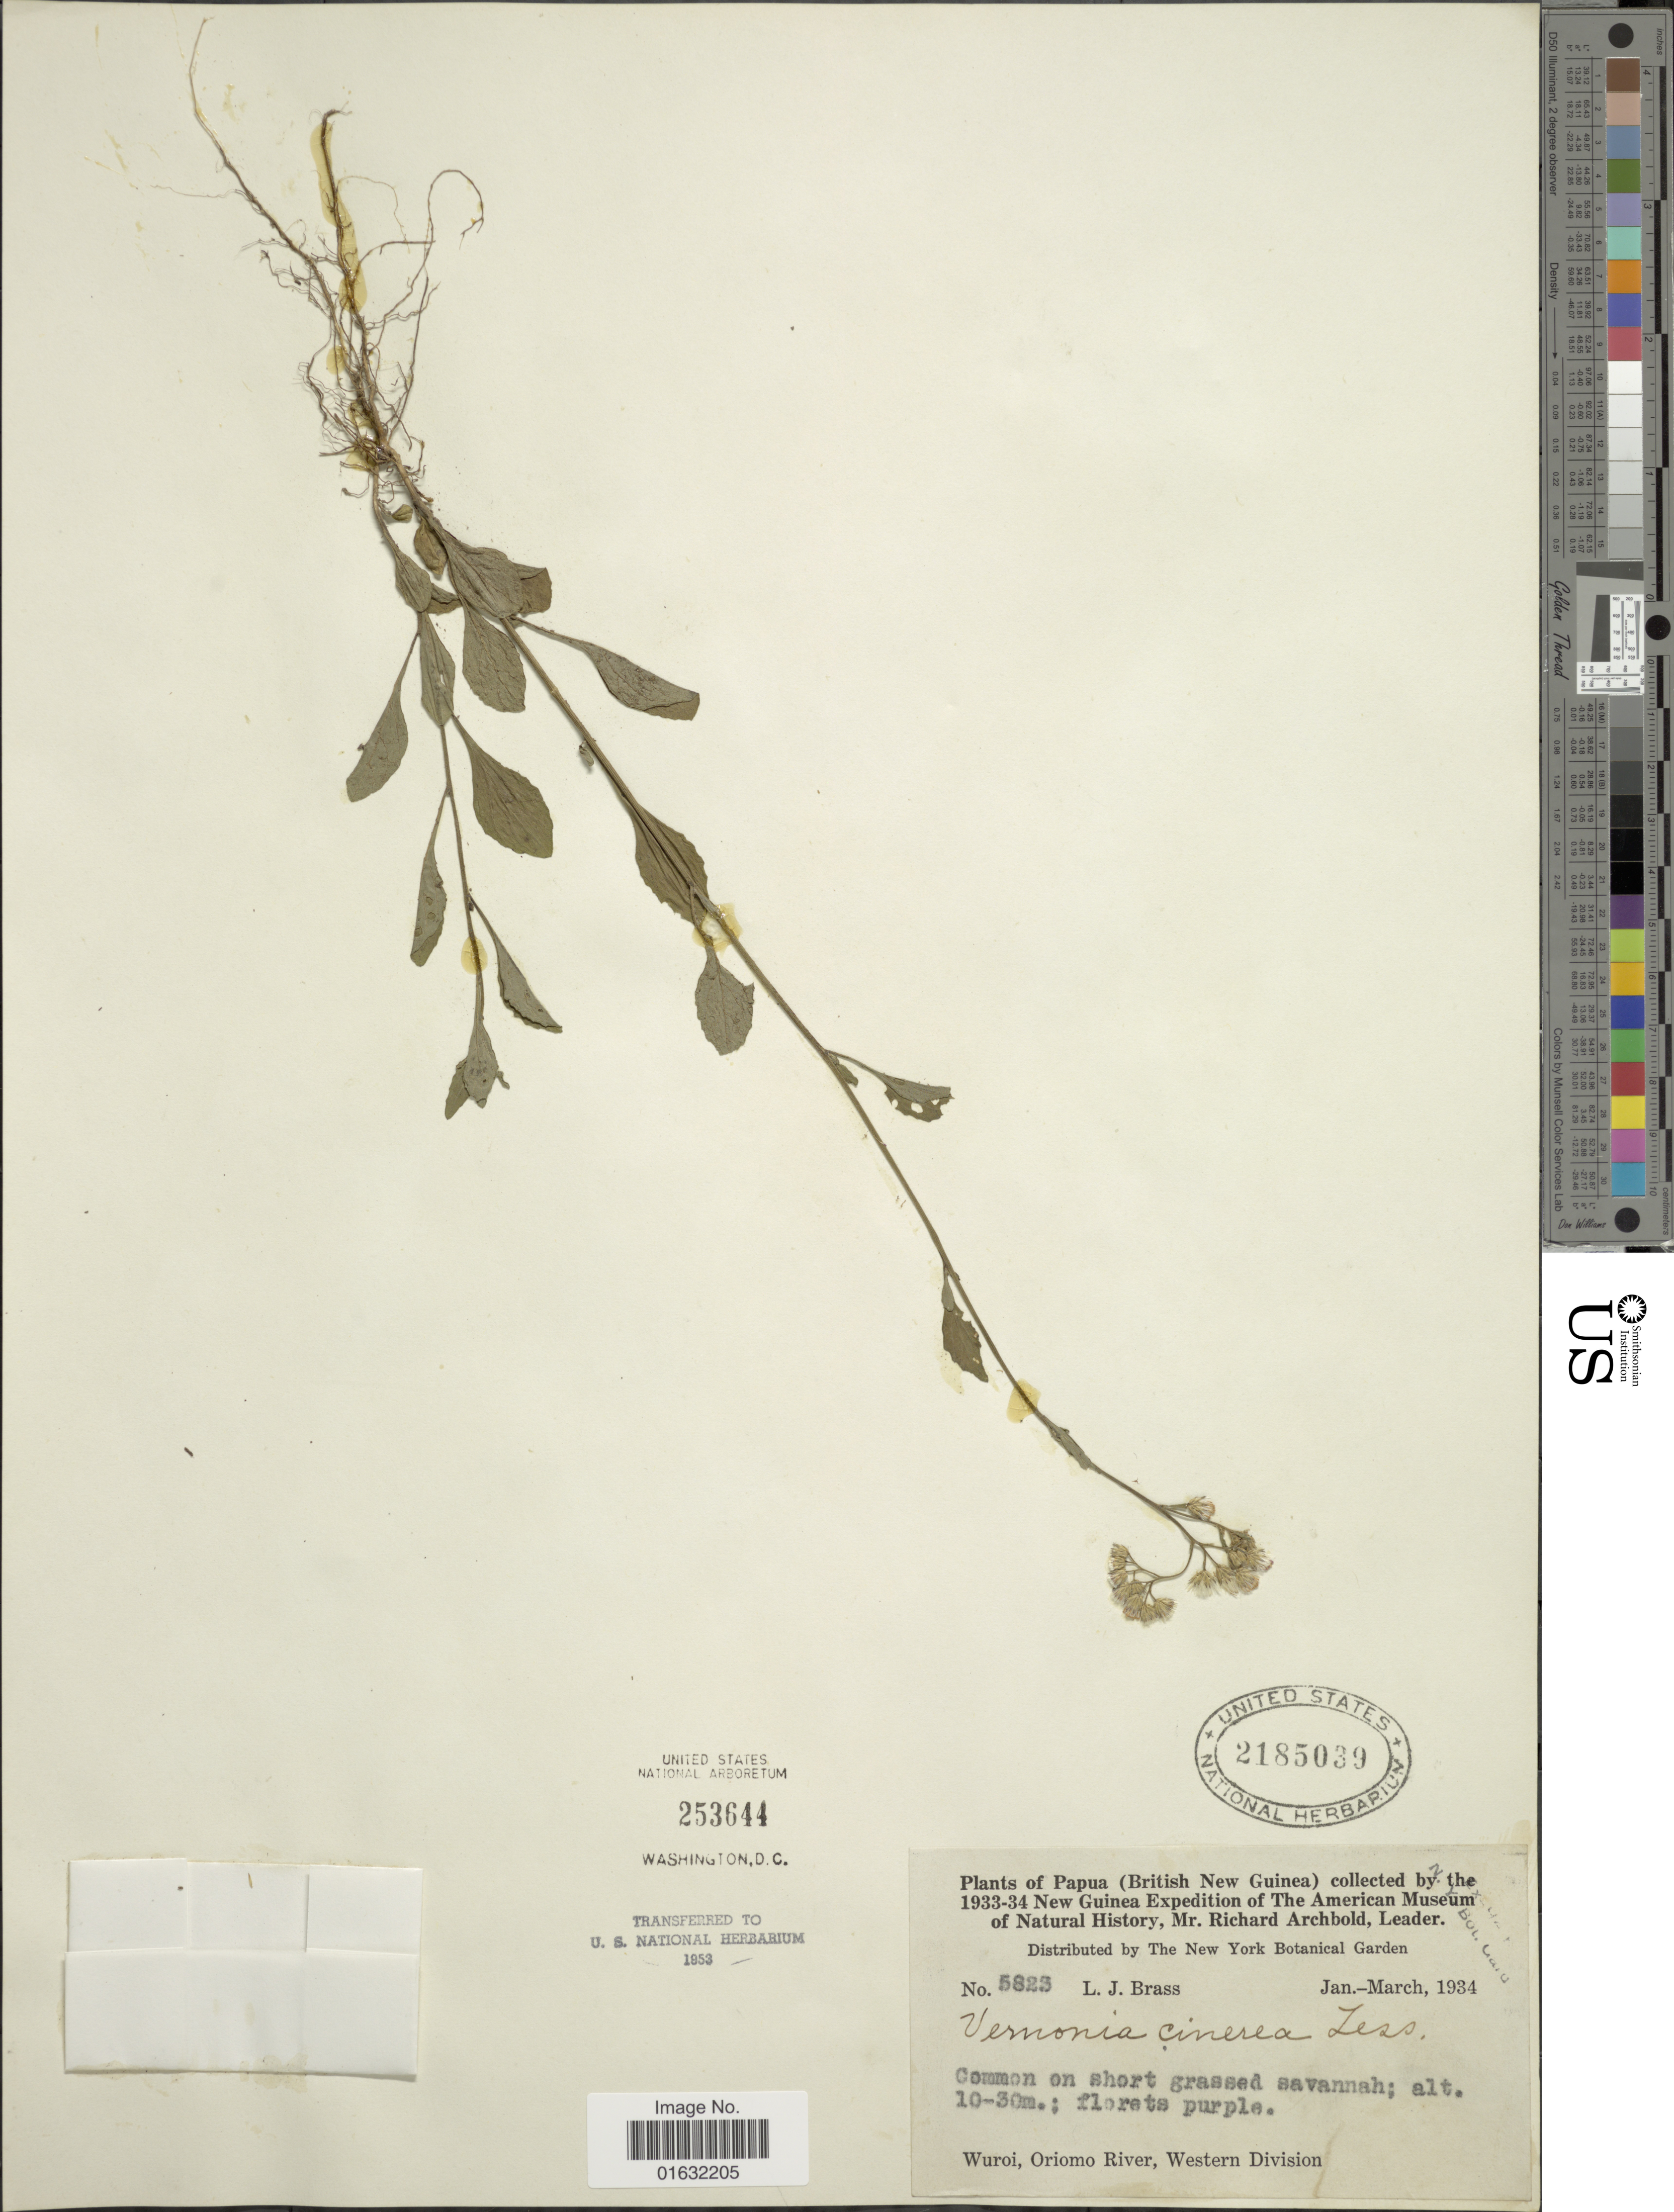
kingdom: Plantae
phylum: Tracheophyta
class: Magnoliopsida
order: Asterales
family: Asteraceae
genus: Cyanthillium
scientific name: Cyanthillium cinereum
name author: (L.) H. Rob.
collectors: L. J. Brass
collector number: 5823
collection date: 1934-01/1934-03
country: Papua New Guinea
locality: Papua, British New Guinea, Wuroi, Oriomo River, Western Division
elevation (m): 10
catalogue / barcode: US 2185039